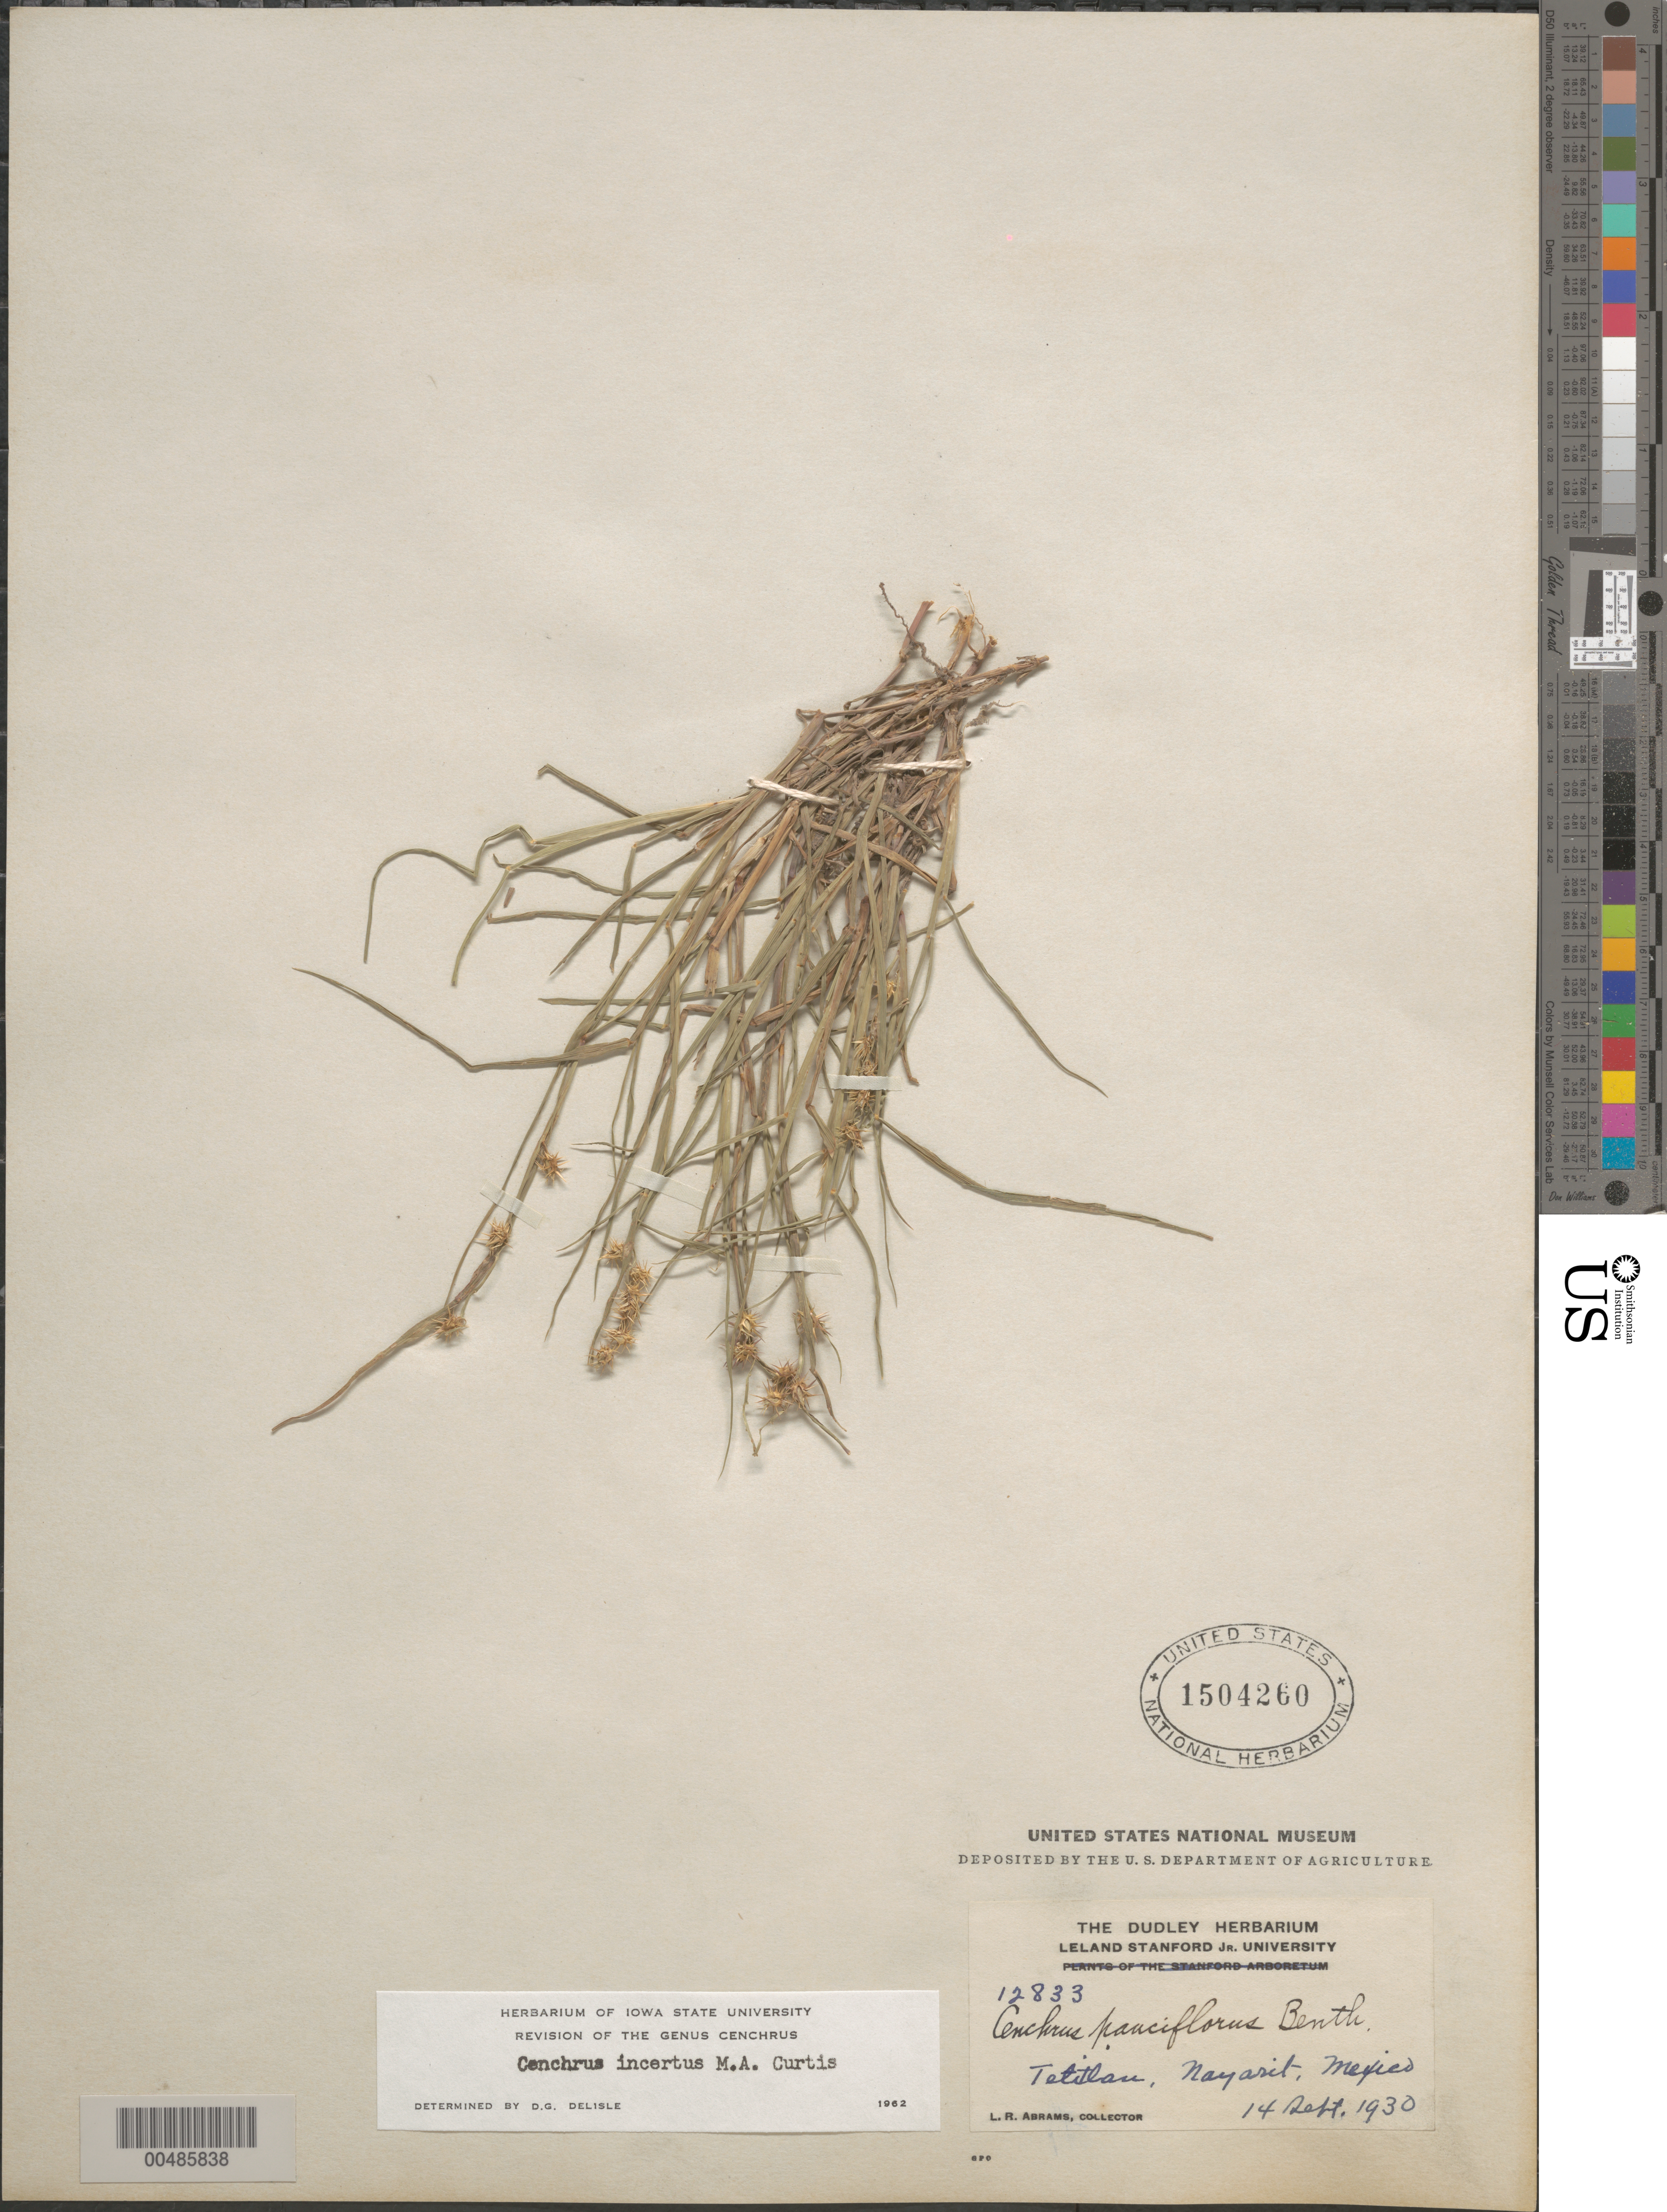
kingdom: Plantae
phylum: Tracheophyta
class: Liliopsida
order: Poales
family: Poaceae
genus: Cenchrus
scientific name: Cenchrus incertus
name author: M.A. Curtis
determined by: Delisle, D. G.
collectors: L. Abrams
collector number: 12833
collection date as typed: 14 Sep 1930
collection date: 1930-09-14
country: Mexico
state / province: Nayarit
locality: Tetitlan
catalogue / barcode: US 1504260